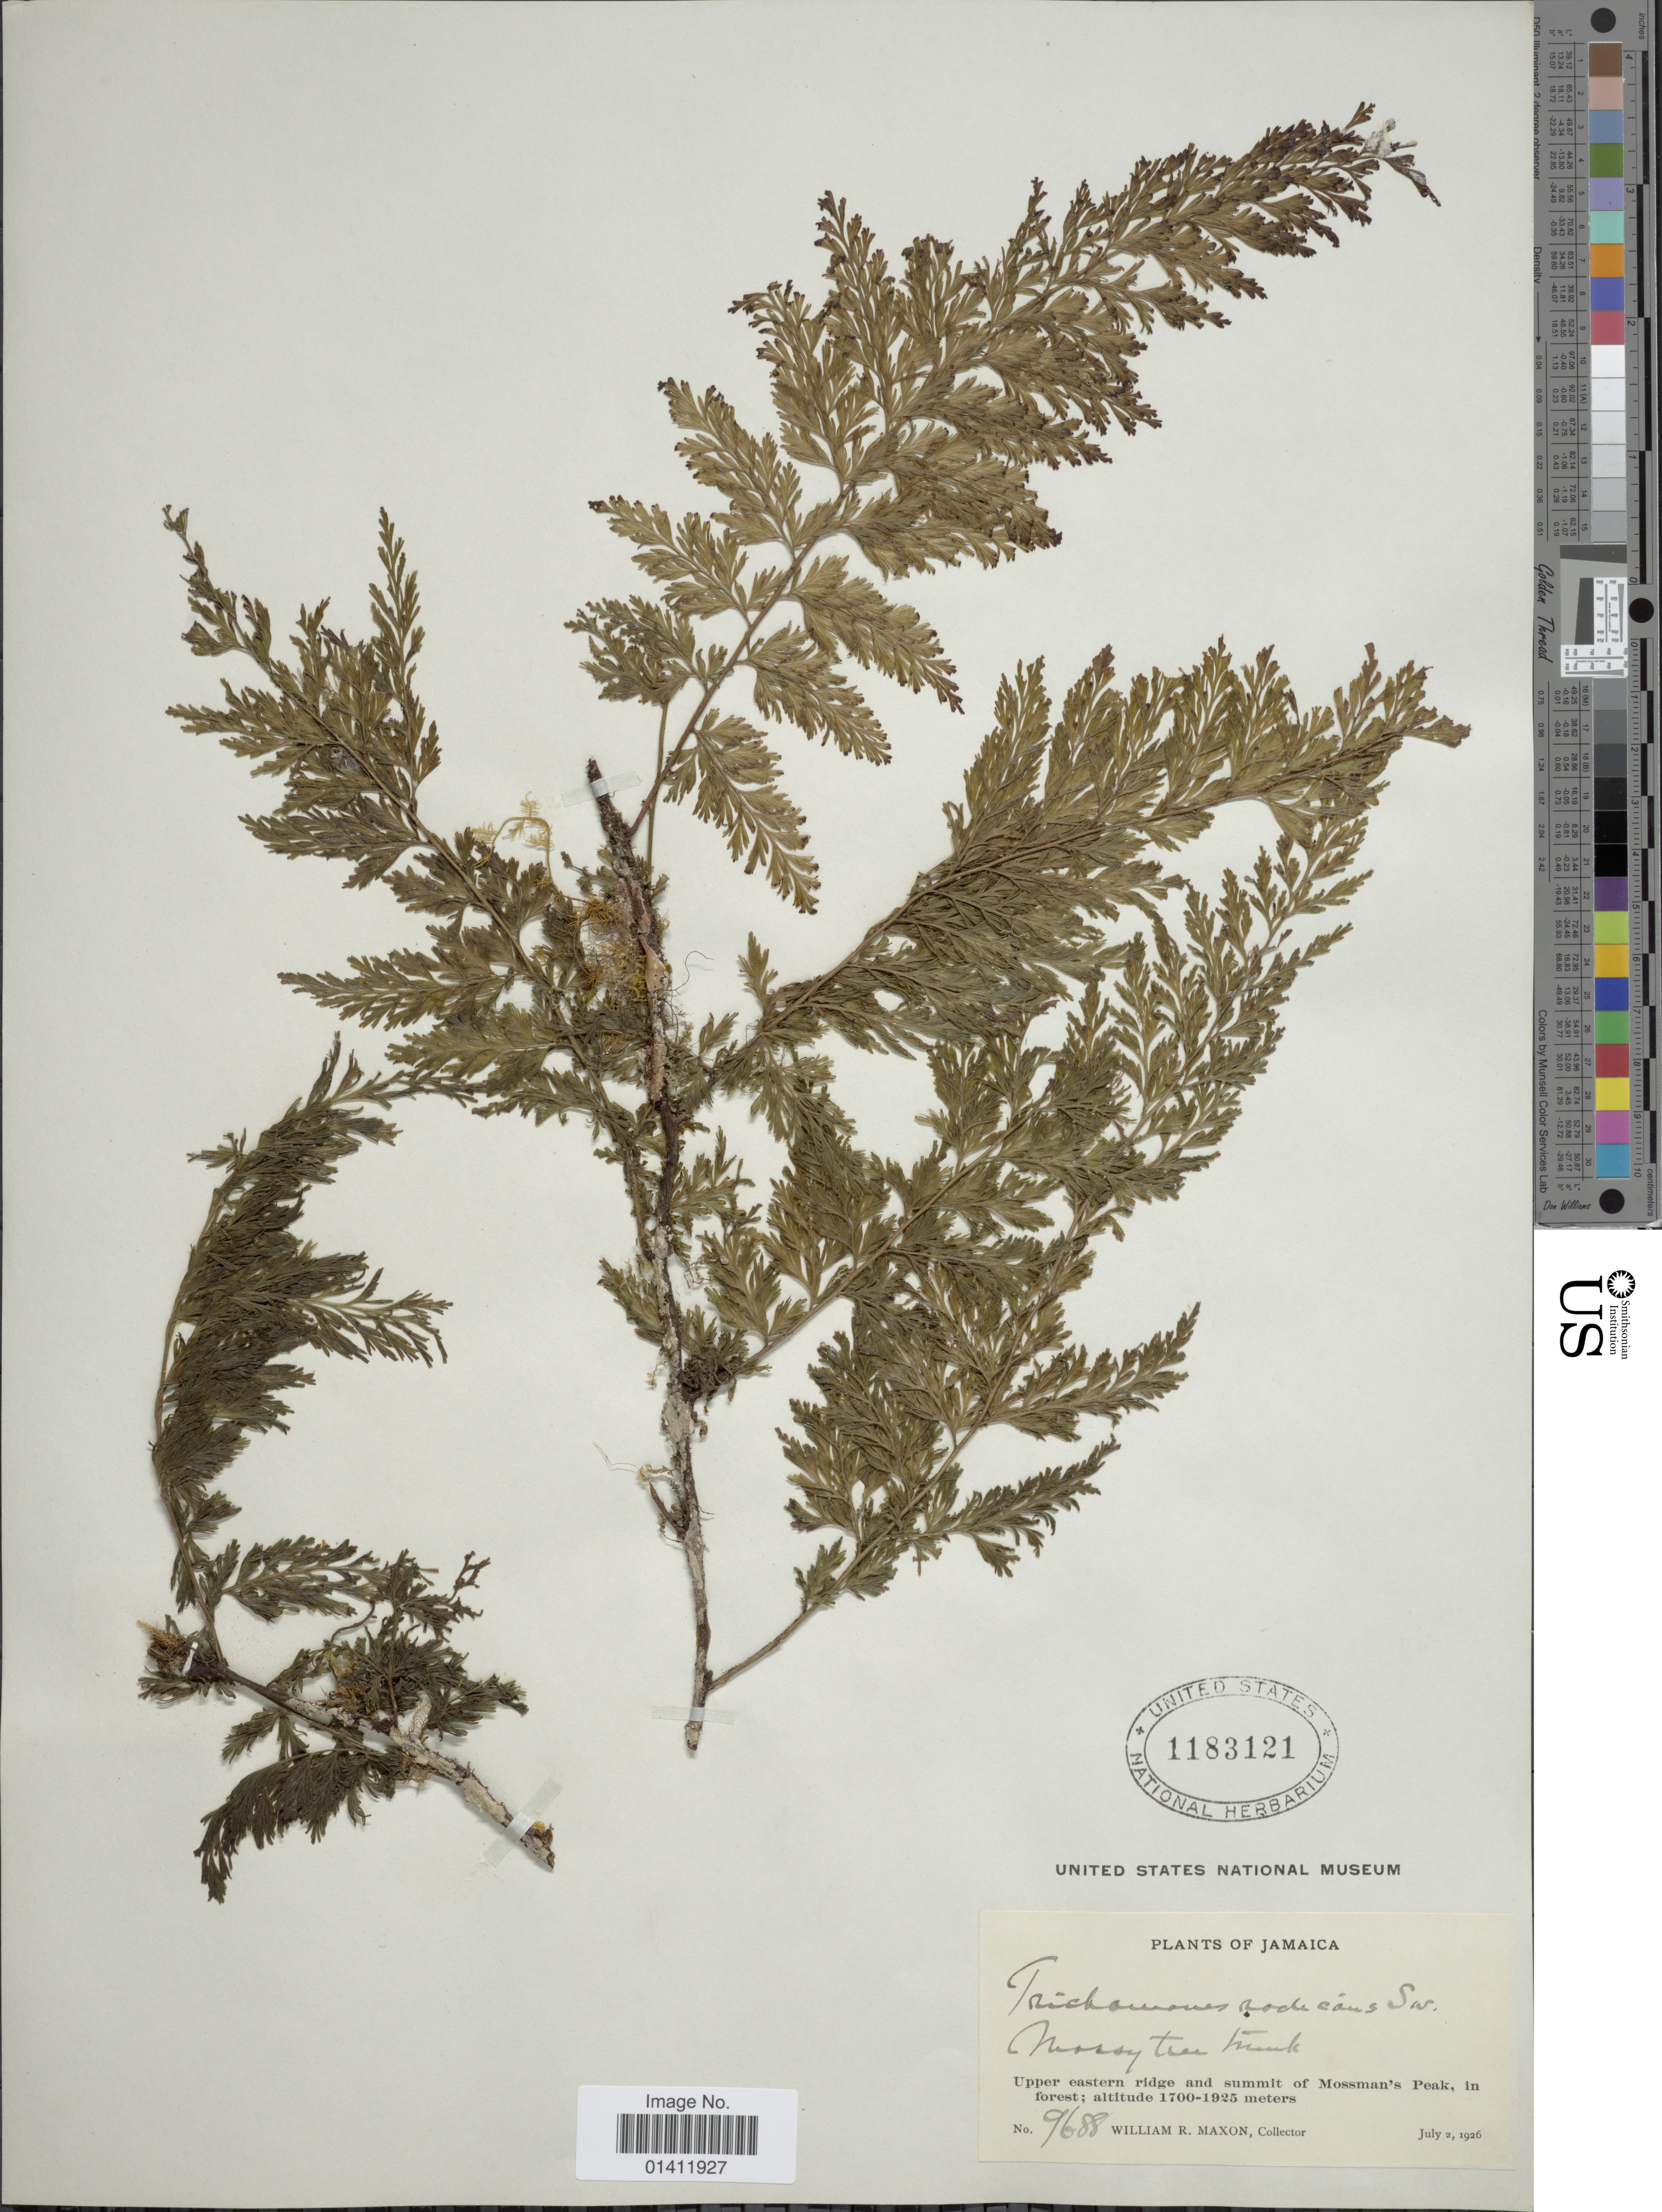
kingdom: Plantae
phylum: Tracheophyta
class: Polypodiopsida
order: Hymenophyllales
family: Hymenophyllaceae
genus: Vandenboschia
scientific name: Vandenboschia radicans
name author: (Sw.) Copel.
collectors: W. R. Maxon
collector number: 9688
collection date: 1926-07-02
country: Jamaica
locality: Upper eastern ridge and summit of Mossman's Peak, in forest.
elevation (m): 1700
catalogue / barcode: US 1183121